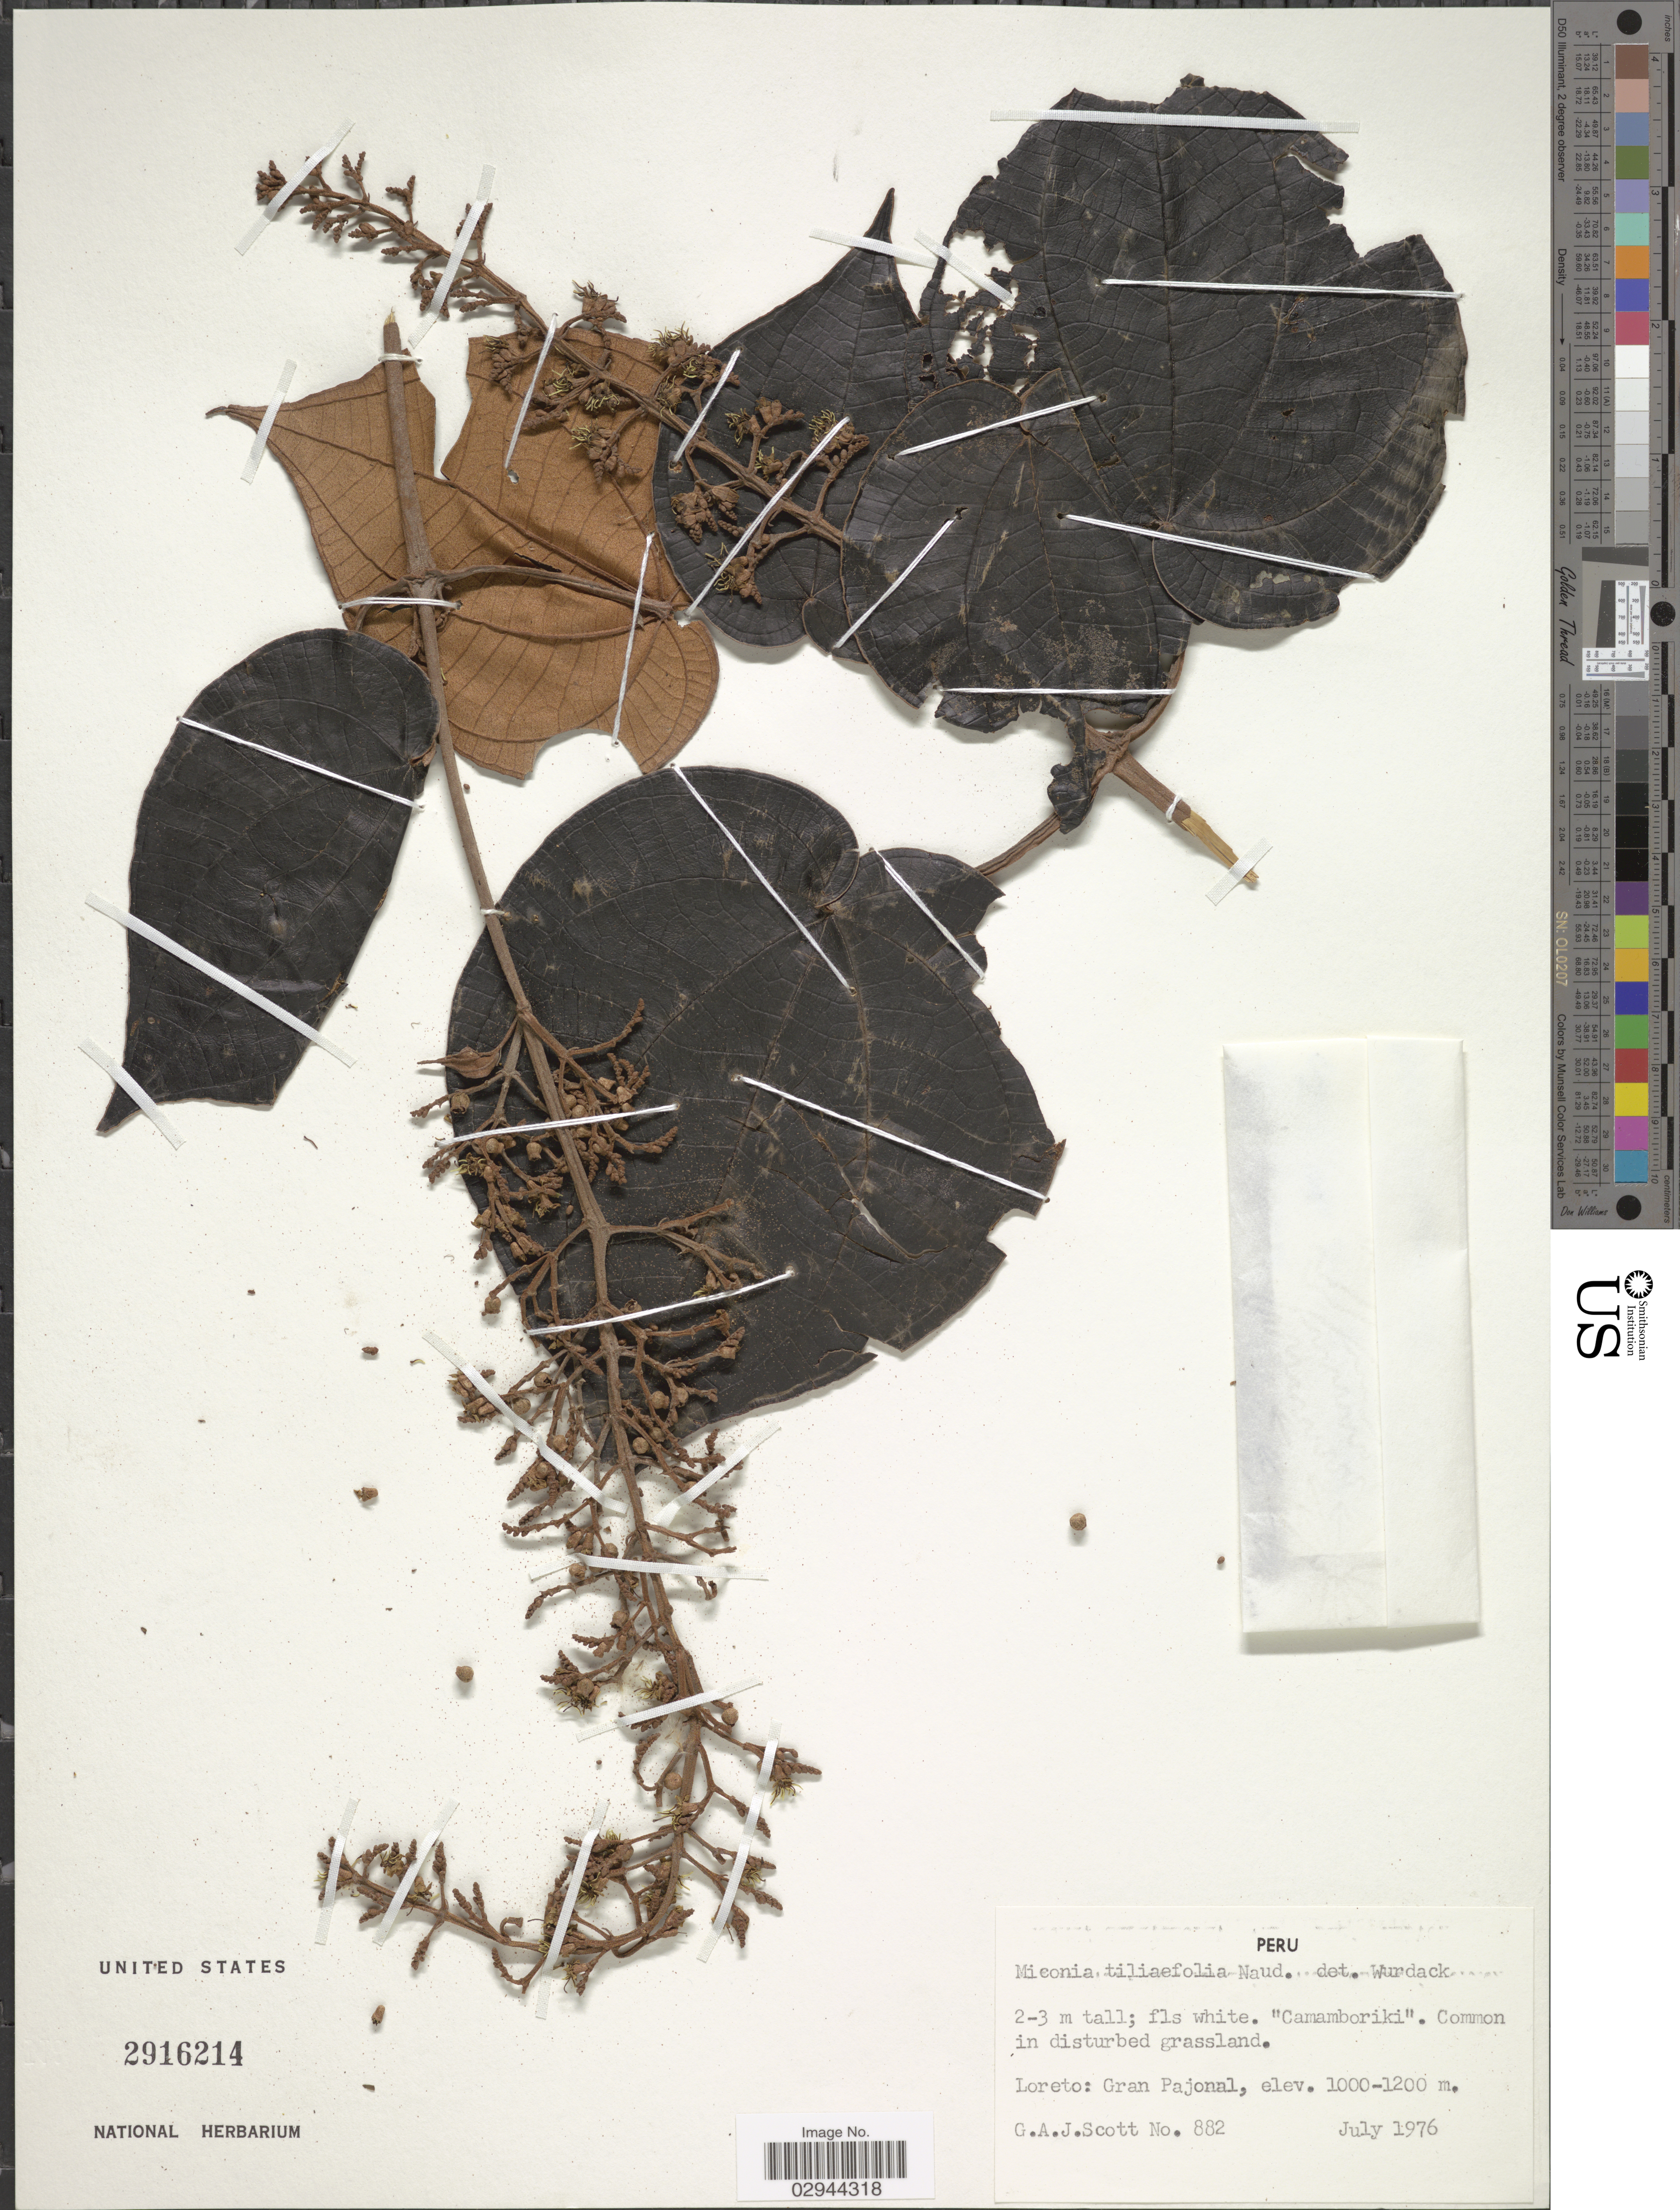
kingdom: Plantae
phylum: Tracheophyta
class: Magnoliopsida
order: Myrtales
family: Melastomataceae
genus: Miconia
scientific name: Miconia tiliifolia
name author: Naudin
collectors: G. Scott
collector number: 882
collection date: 1976-07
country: Peru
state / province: Loreto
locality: Gran Pajonal.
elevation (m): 1000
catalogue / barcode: US 2916214